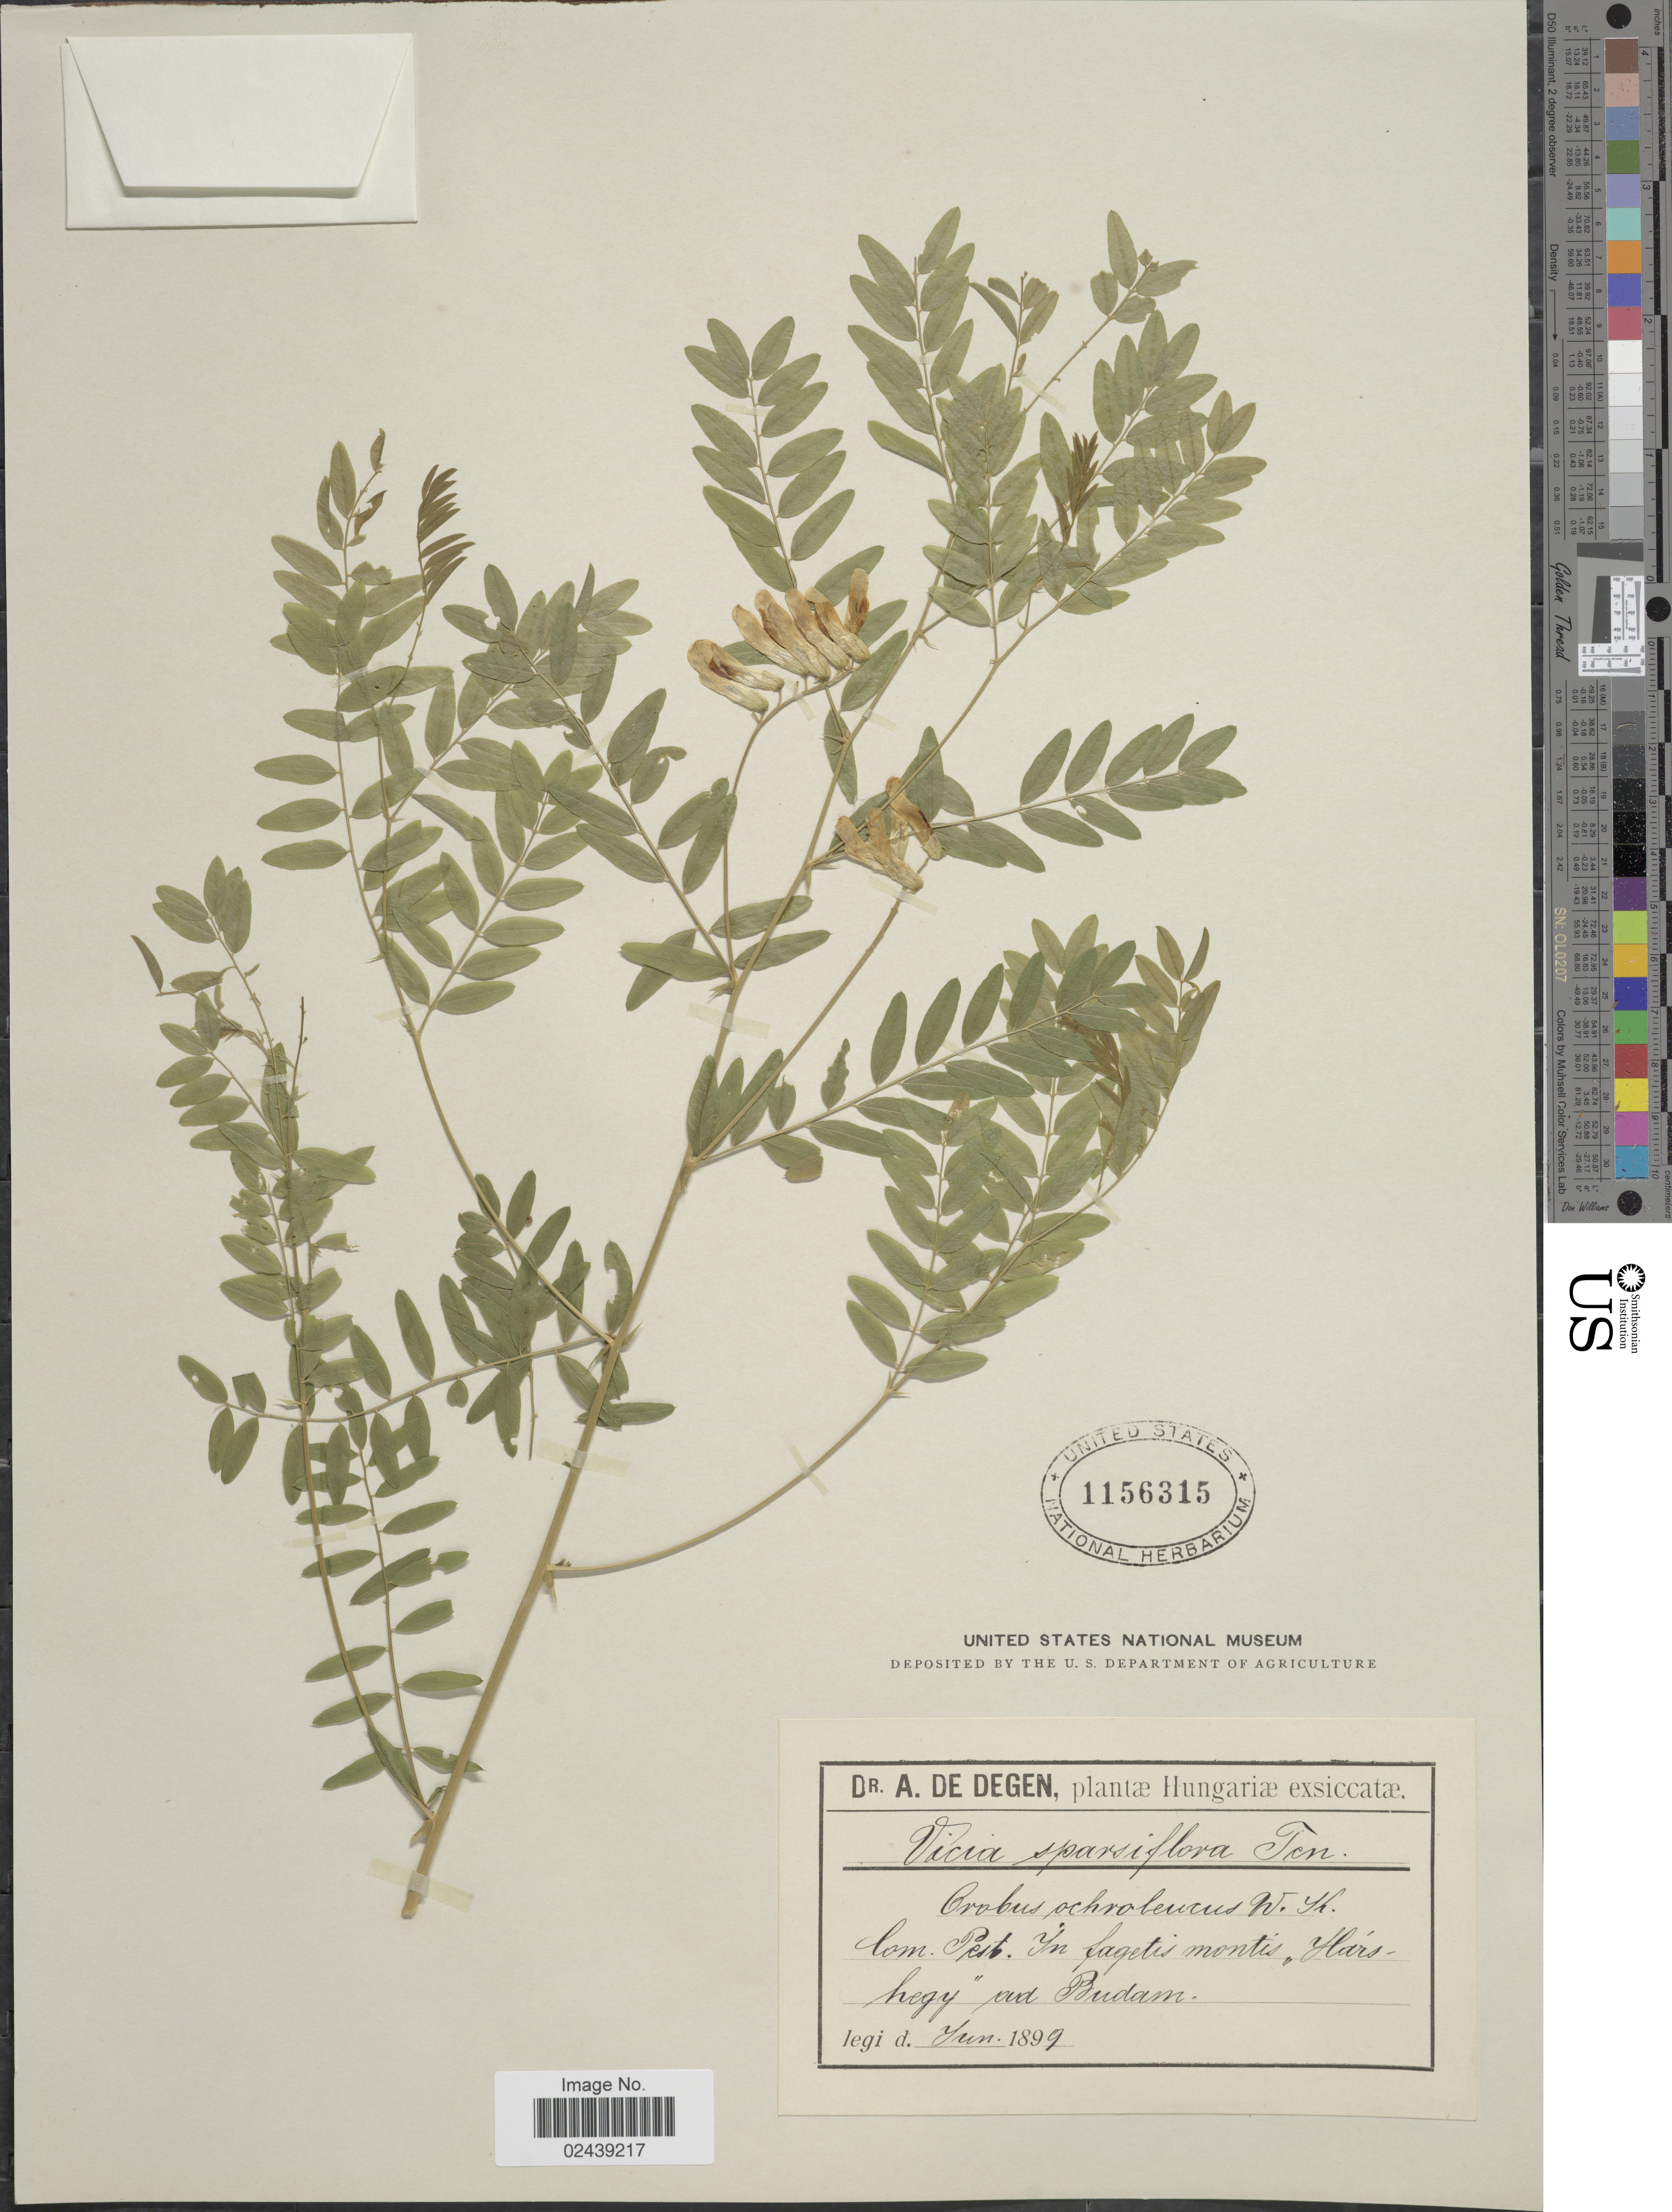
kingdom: Plantae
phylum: Tracheophyta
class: Magnoliopsida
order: Fabales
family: Fabaceae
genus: Vicia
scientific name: Vicia sparsiflora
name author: Ten.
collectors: A. von Degen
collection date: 1899-06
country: Hungary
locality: Hungariae. Com. Pest. In fagetis montis, Harshegy ad Budam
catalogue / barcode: US 1156315